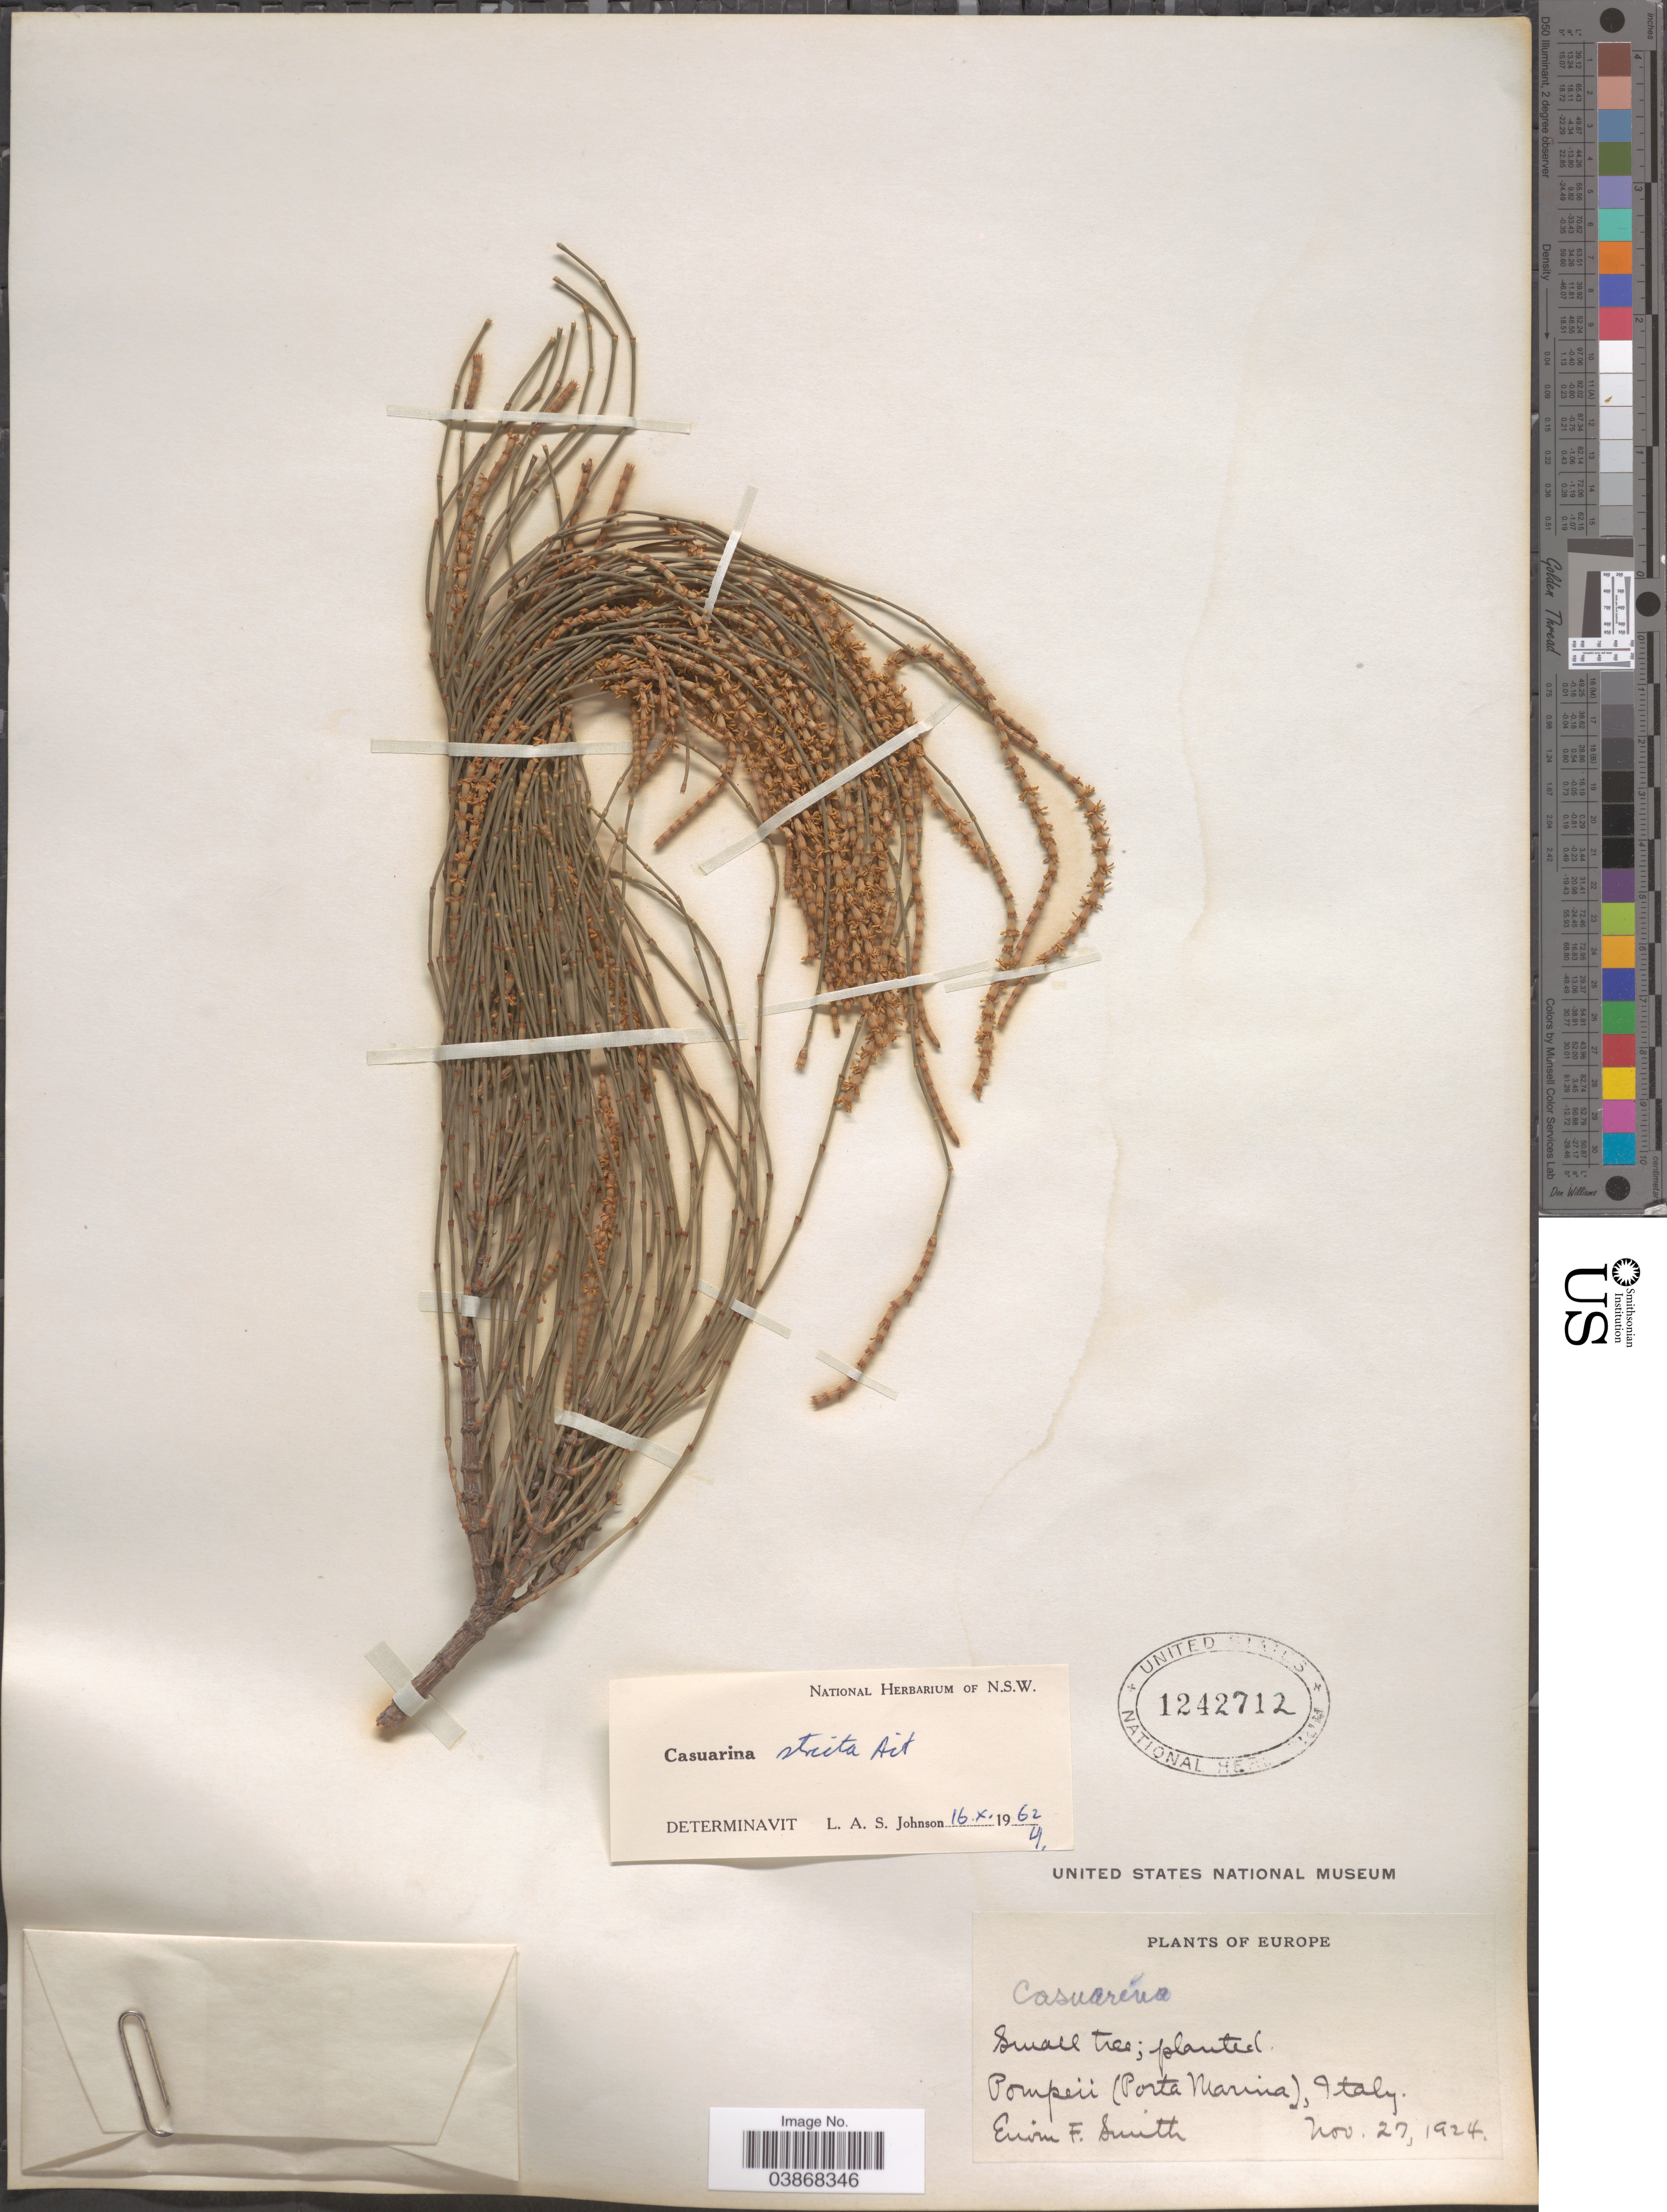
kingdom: Plantae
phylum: Tracheophyta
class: Magnoliopsida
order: Fagales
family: Casuarinaceae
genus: Casuarina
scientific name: Casuarina stricta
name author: Aiton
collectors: E. F. Smith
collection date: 1924-11-27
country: Italy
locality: Pompeii (Porta Marina).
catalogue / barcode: US 1242712